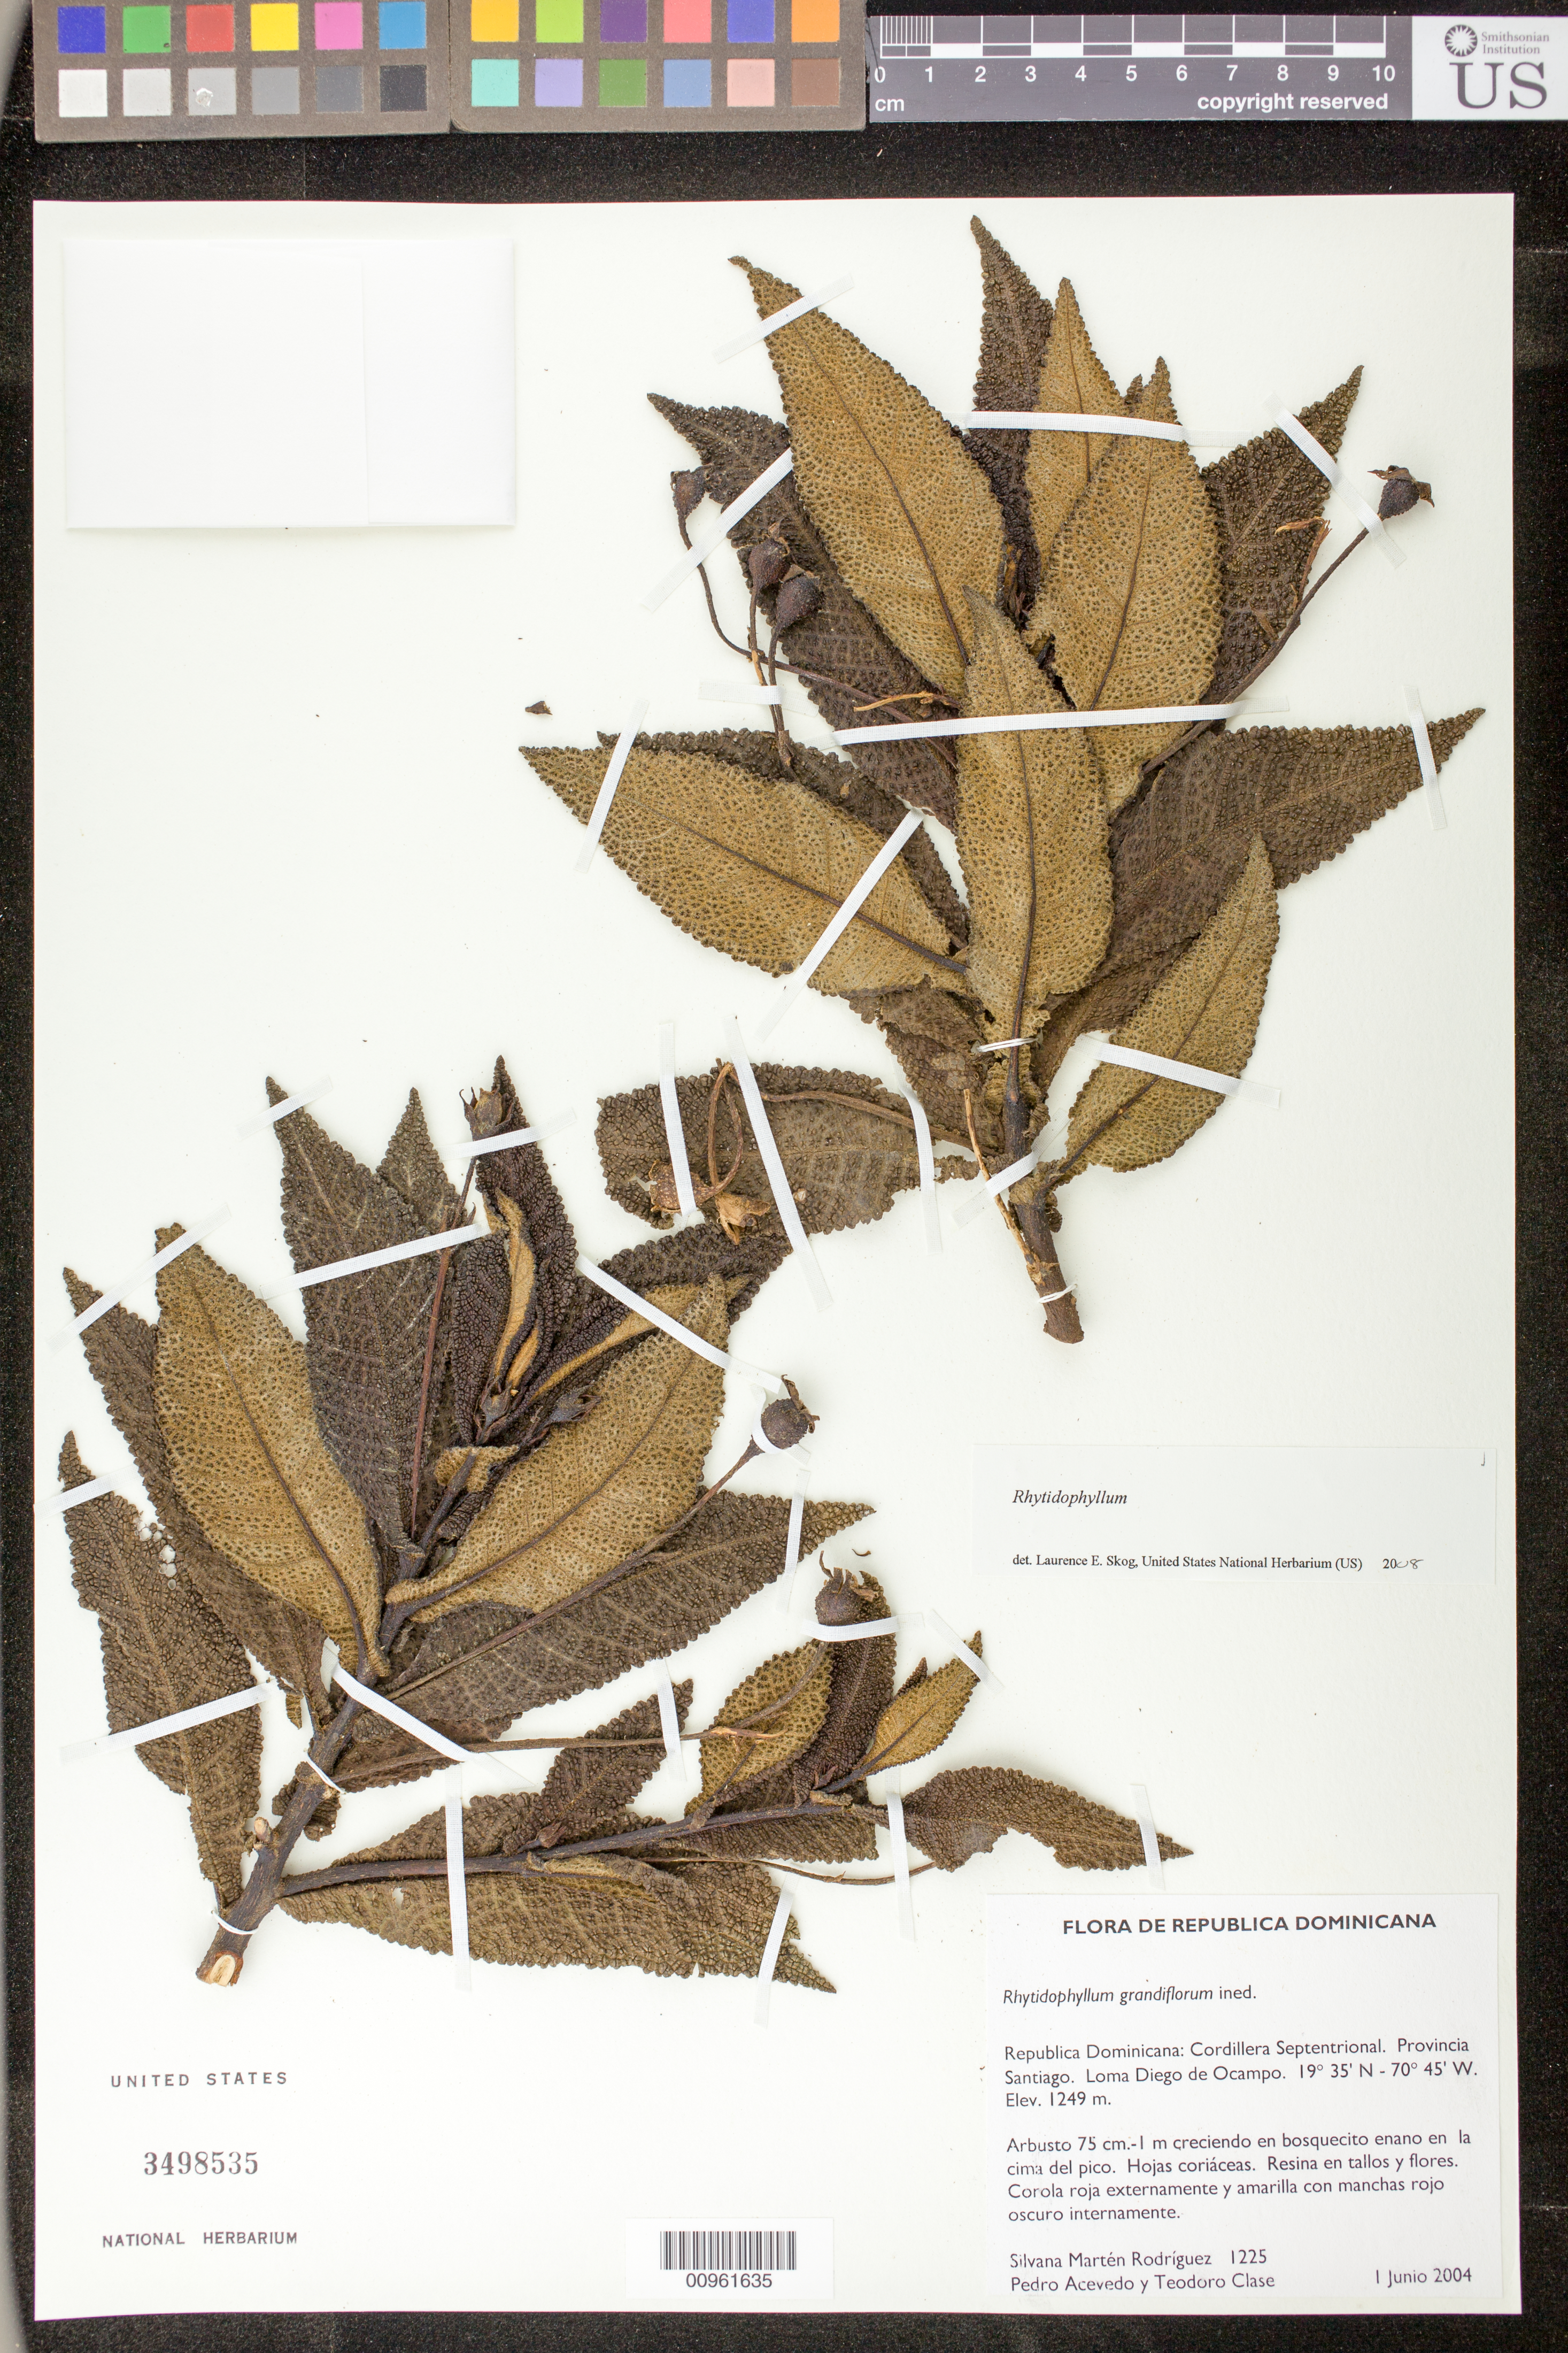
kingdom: Plantae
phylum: Tracheophyta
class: Magnoliopsida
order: Lamiales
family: Gesneriaceae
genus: Rhytidophyllum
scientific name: Rhytidophyllum sp.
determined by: Skog, Laurence E.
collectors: S. Martén-Rodríguez, P. Acevedo-Rodr. & T. Clase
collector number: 1225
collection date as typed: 01 Jun 2004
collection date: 2004-06-01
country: Dominican Republic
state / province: Santiago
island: Hispaniola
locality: Republica Dominicana: Cordillera Septentrional. Provincia Santiago. Loma Diego de Ocampo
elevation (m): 1249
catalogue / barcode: US 3498535